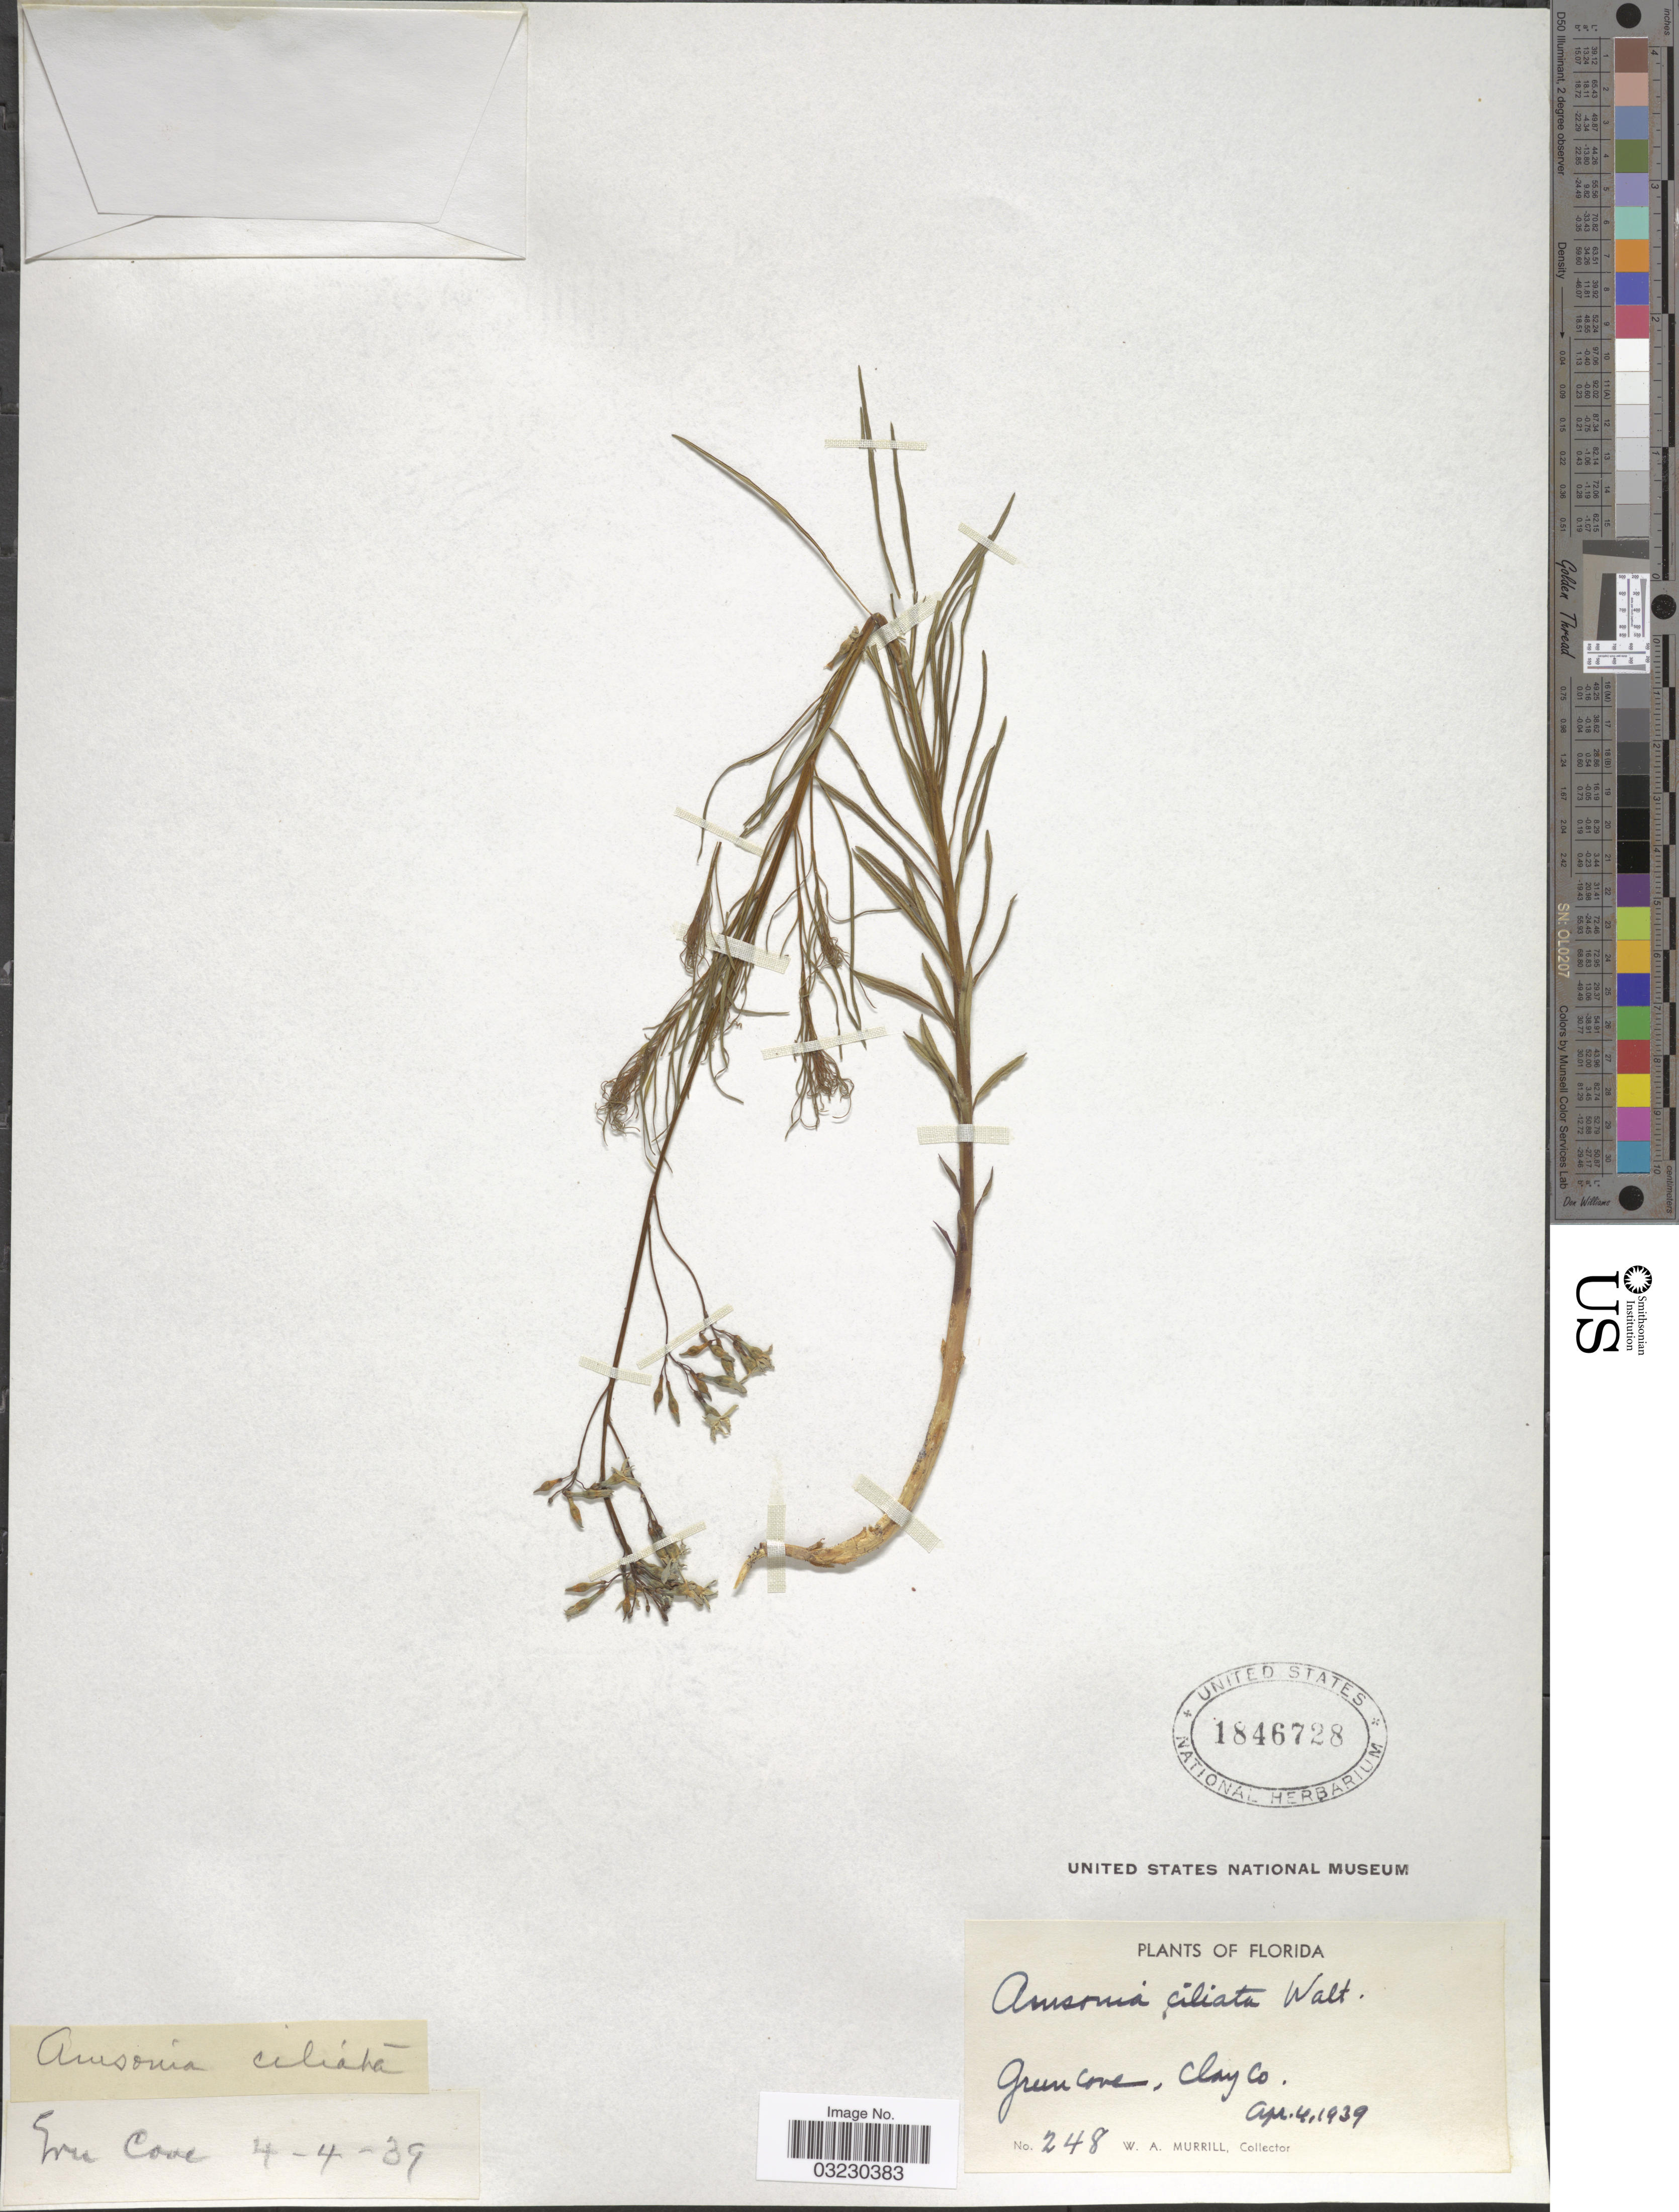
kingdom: Plantae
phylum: Tracheophyta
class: Magnoliopsida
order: Gentianales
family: Apocynaceae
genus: Amsonia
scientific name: Amsonia ciliata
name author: Walter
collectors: W. A. Murrill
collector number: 248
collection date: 1939-04-04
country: United States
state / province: Florida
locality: Green Cove, Clay Co.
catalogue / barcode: US 1846728